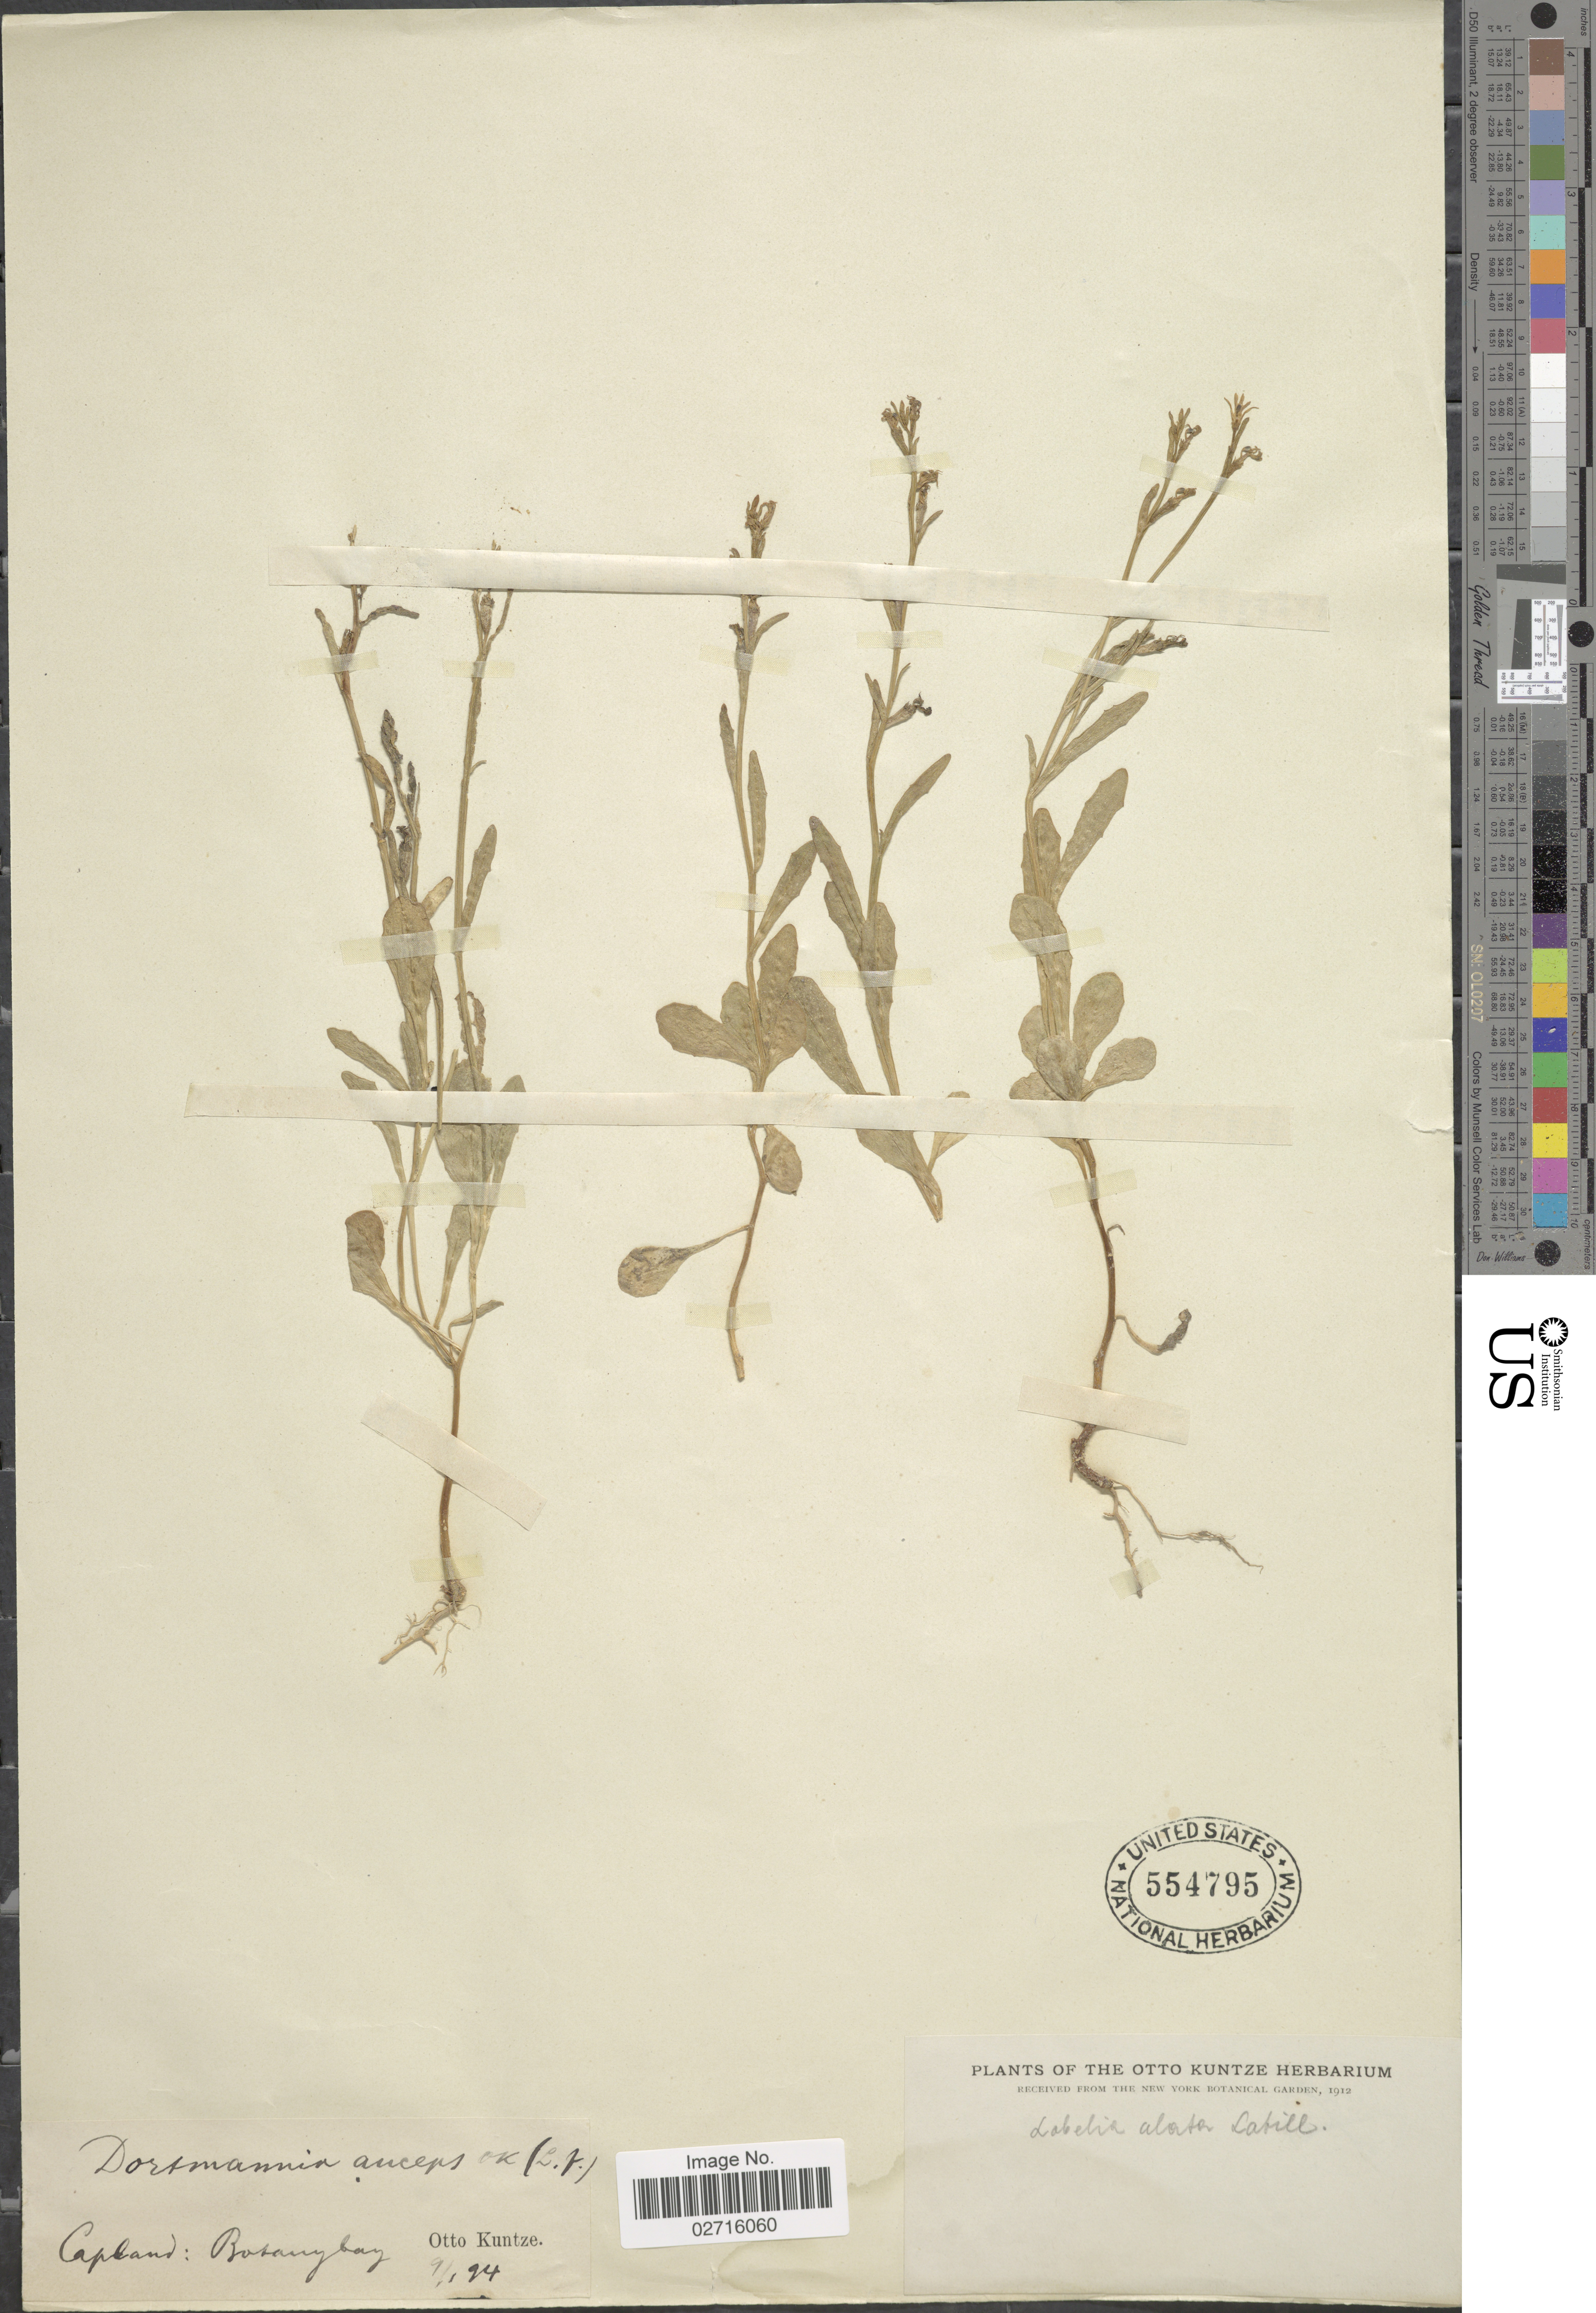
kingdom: Plantae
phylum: Tracheophyta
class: Magnoliopsida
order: Asterales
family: Campanulaceae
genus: Lobelia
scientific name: Lobelia anceps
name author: L. f.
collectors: C.E.O. Kuntze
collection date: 1894-01-09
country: South Africa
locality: Capland: Botany bay.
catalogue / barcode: US 554795